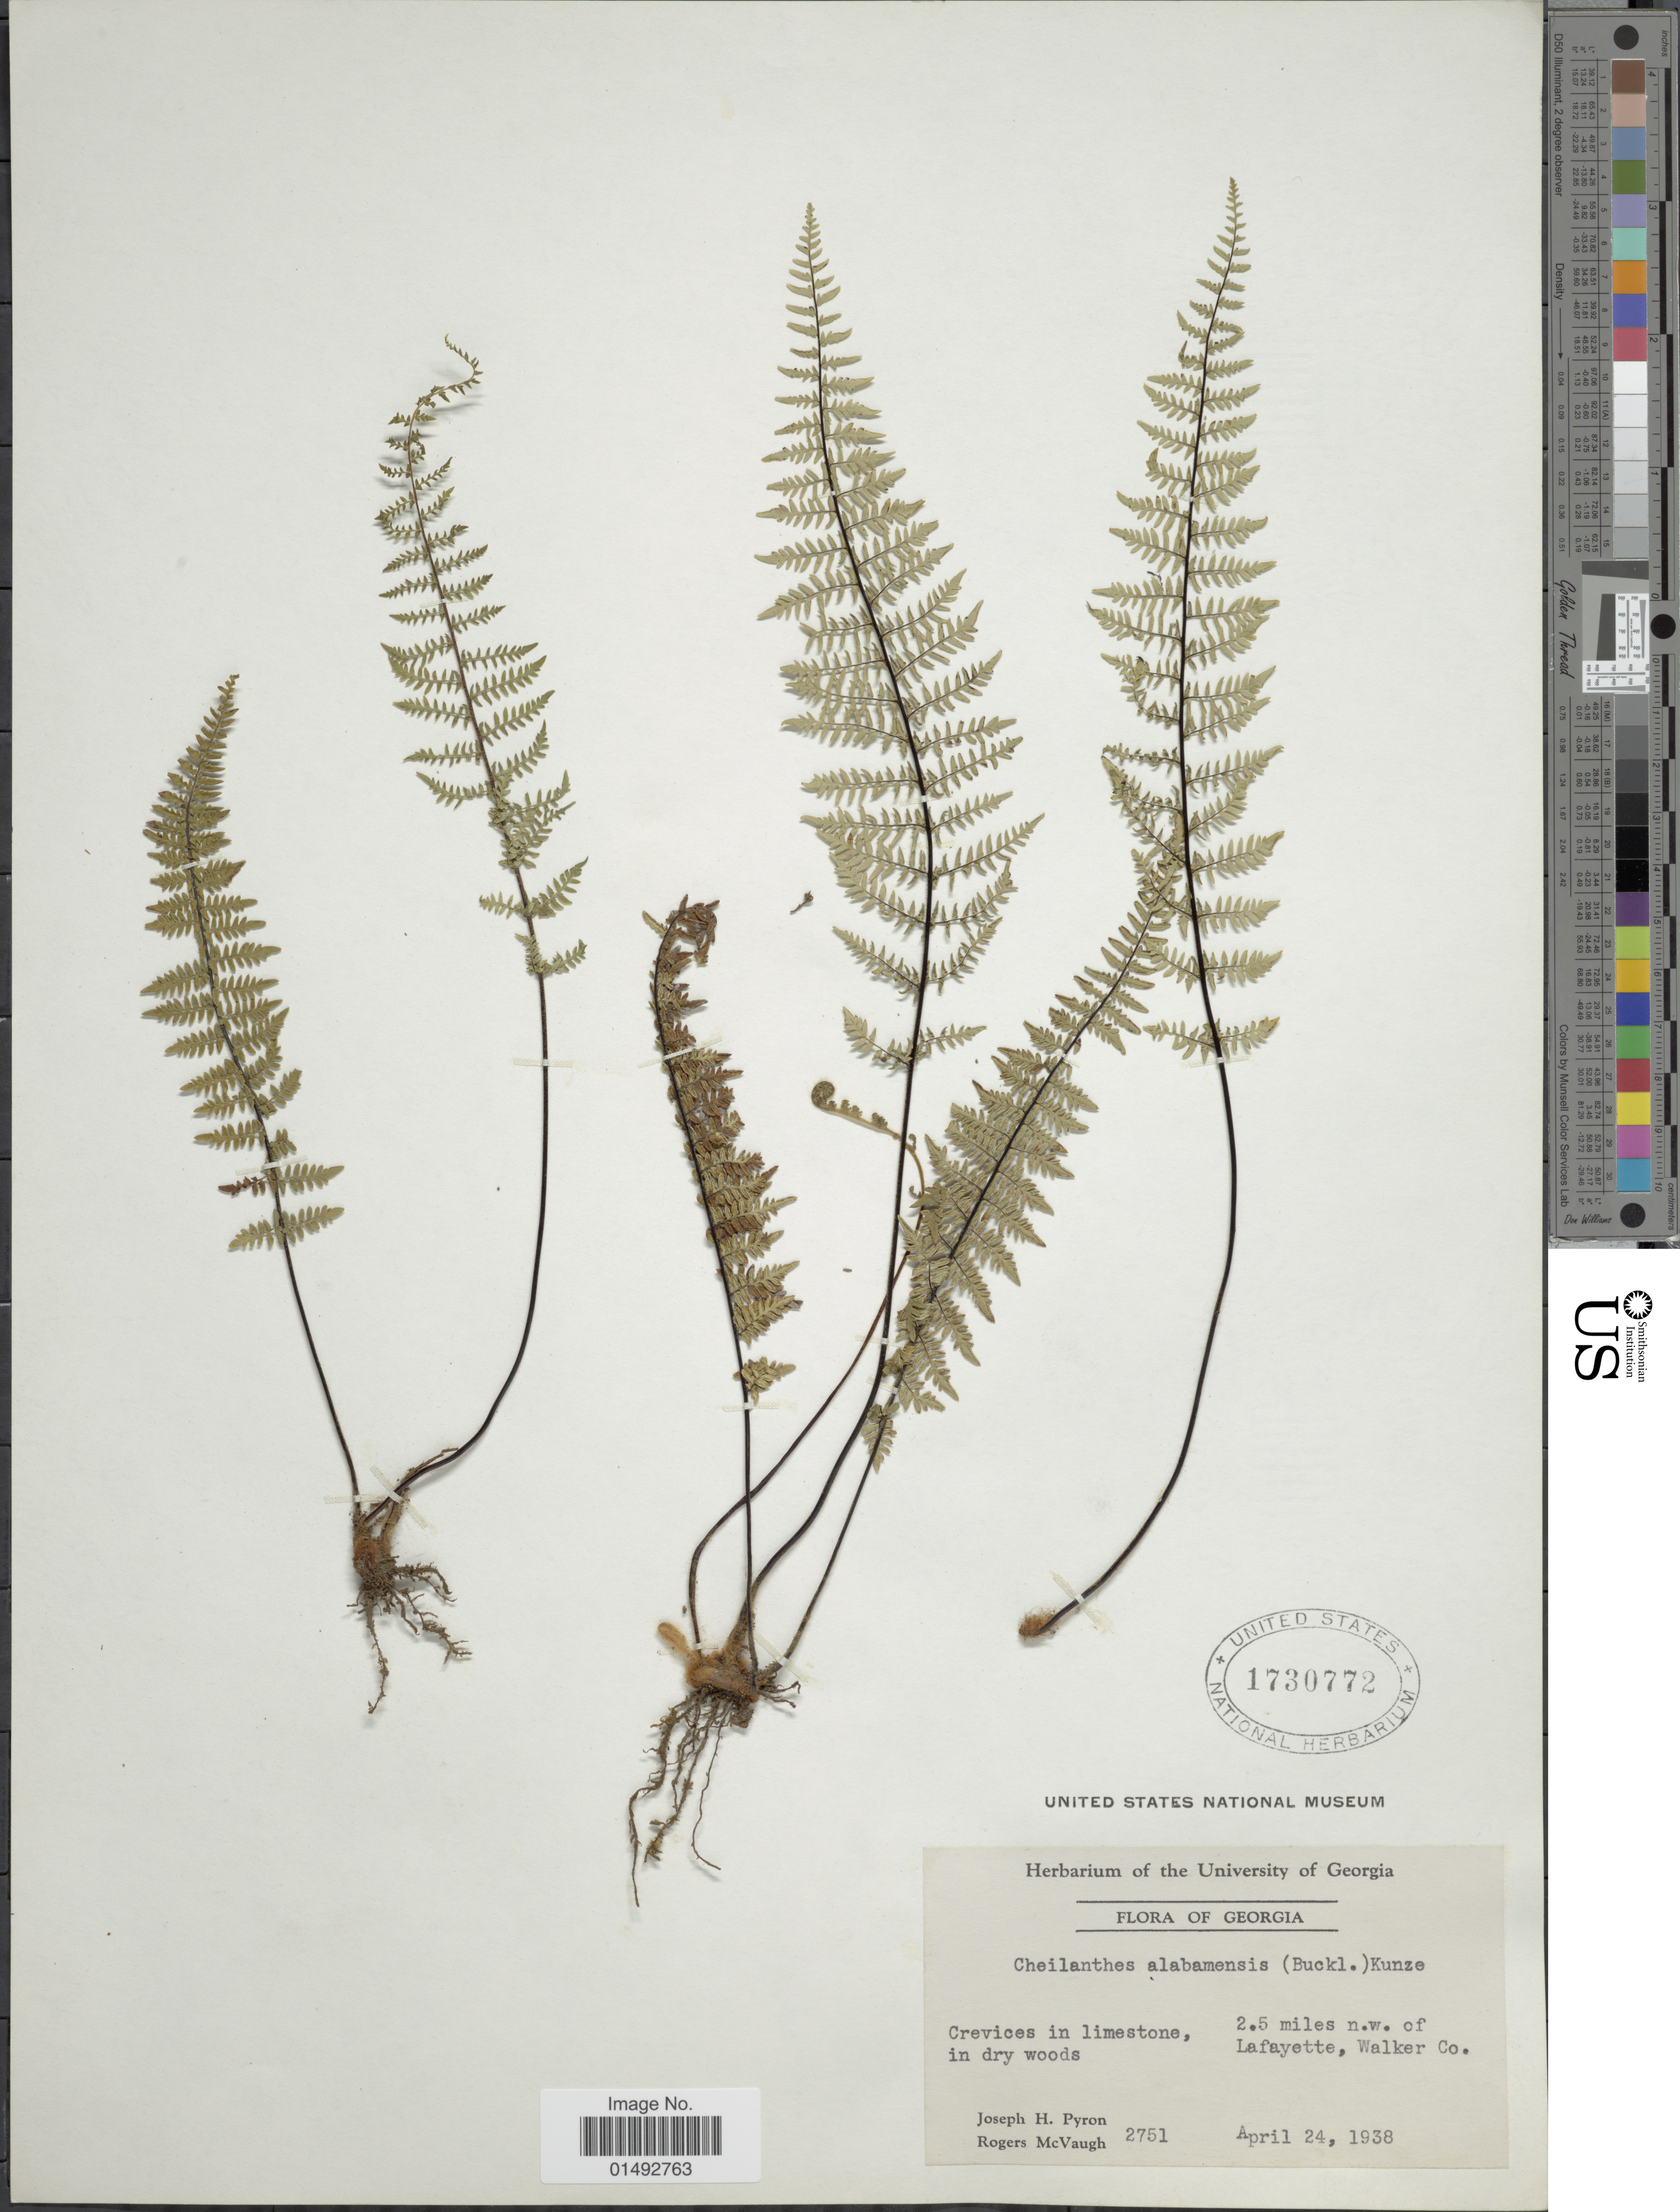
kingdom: Plantae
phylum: Tracheophyta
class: Polypodiopsida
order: Polypodiales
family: Pteridaceae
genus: Myriopteris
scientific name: Myriopteris alabamensis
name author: (Buckley) Grusz & Windham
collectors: J. H. Pyron & R. McVaugh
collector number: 2751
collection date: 1938-04-24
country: United States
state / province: Georgia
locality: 2.5 miles n.w. of Lafayette, Walker Co.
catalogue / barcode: US 1730772